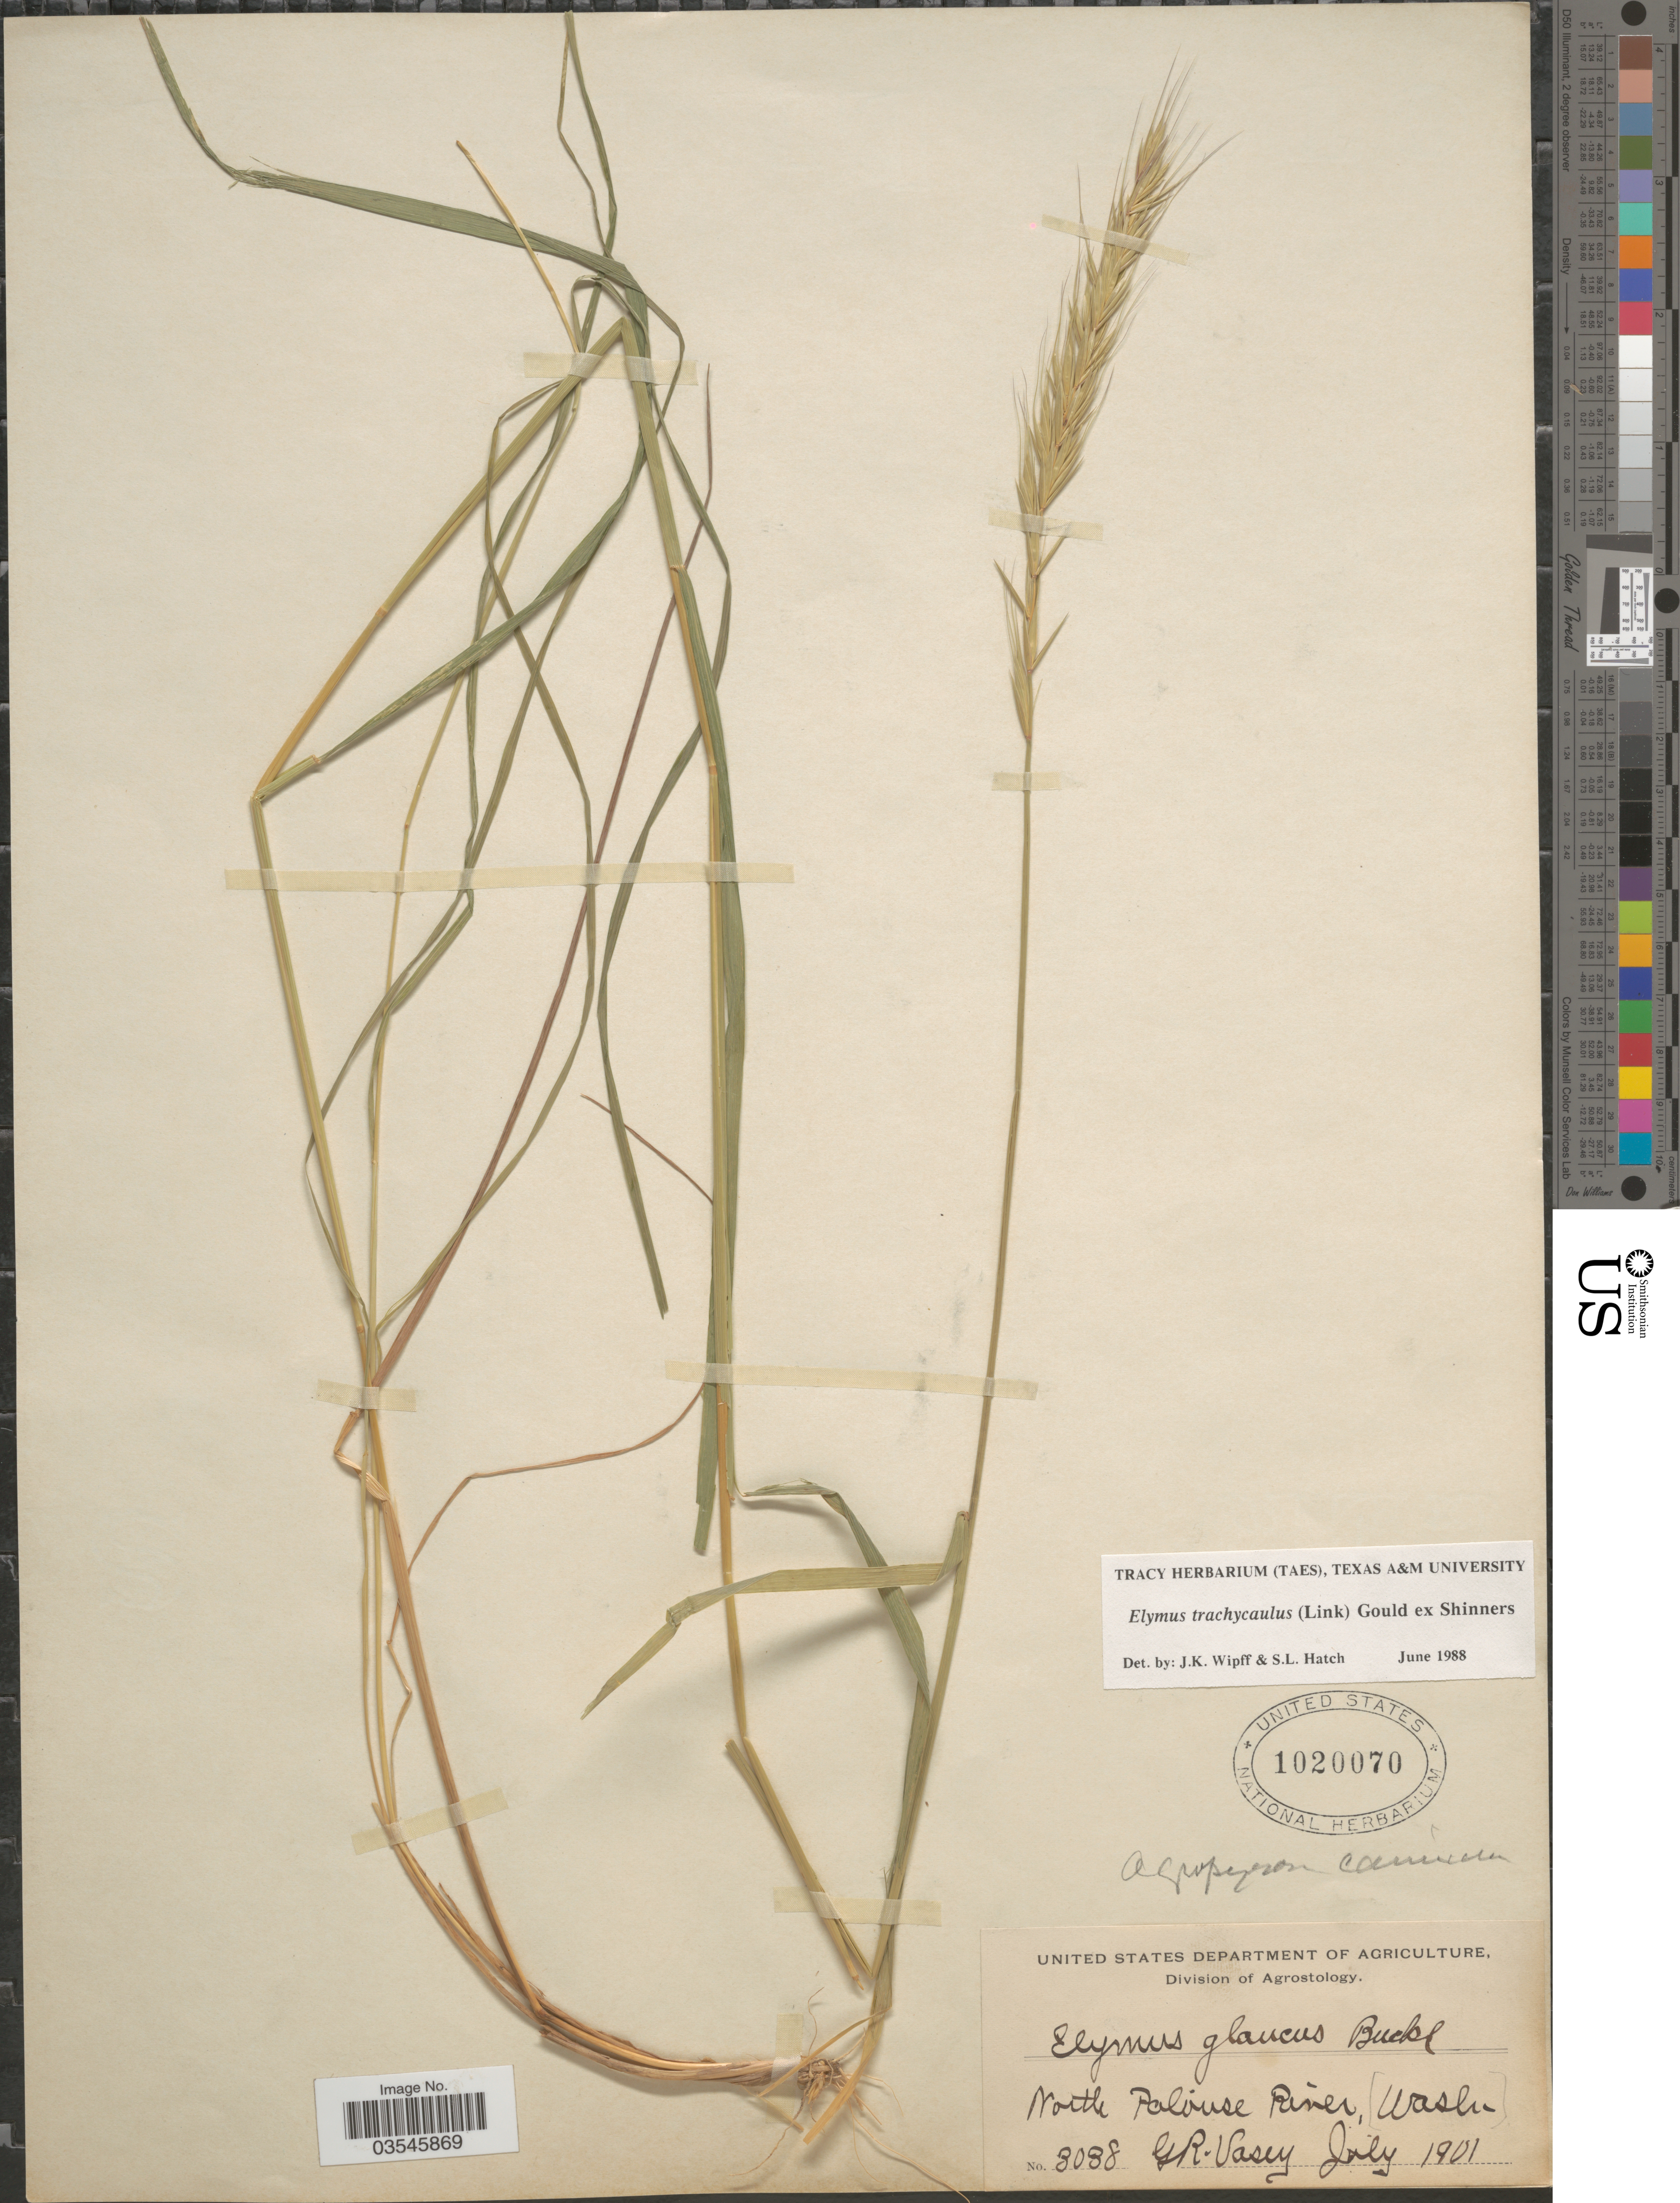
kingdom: Plantae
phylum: Tracheophyta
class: Liliopsida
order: Poales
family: Poaceae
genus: Elymus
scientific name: Elymus trachycaulus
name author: (Link) Gould ex Shinners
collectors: G. R. Vasey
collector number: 3038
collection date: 1901-07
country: United States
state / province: Washington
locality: North Palouse River.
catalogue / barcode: US 1020070